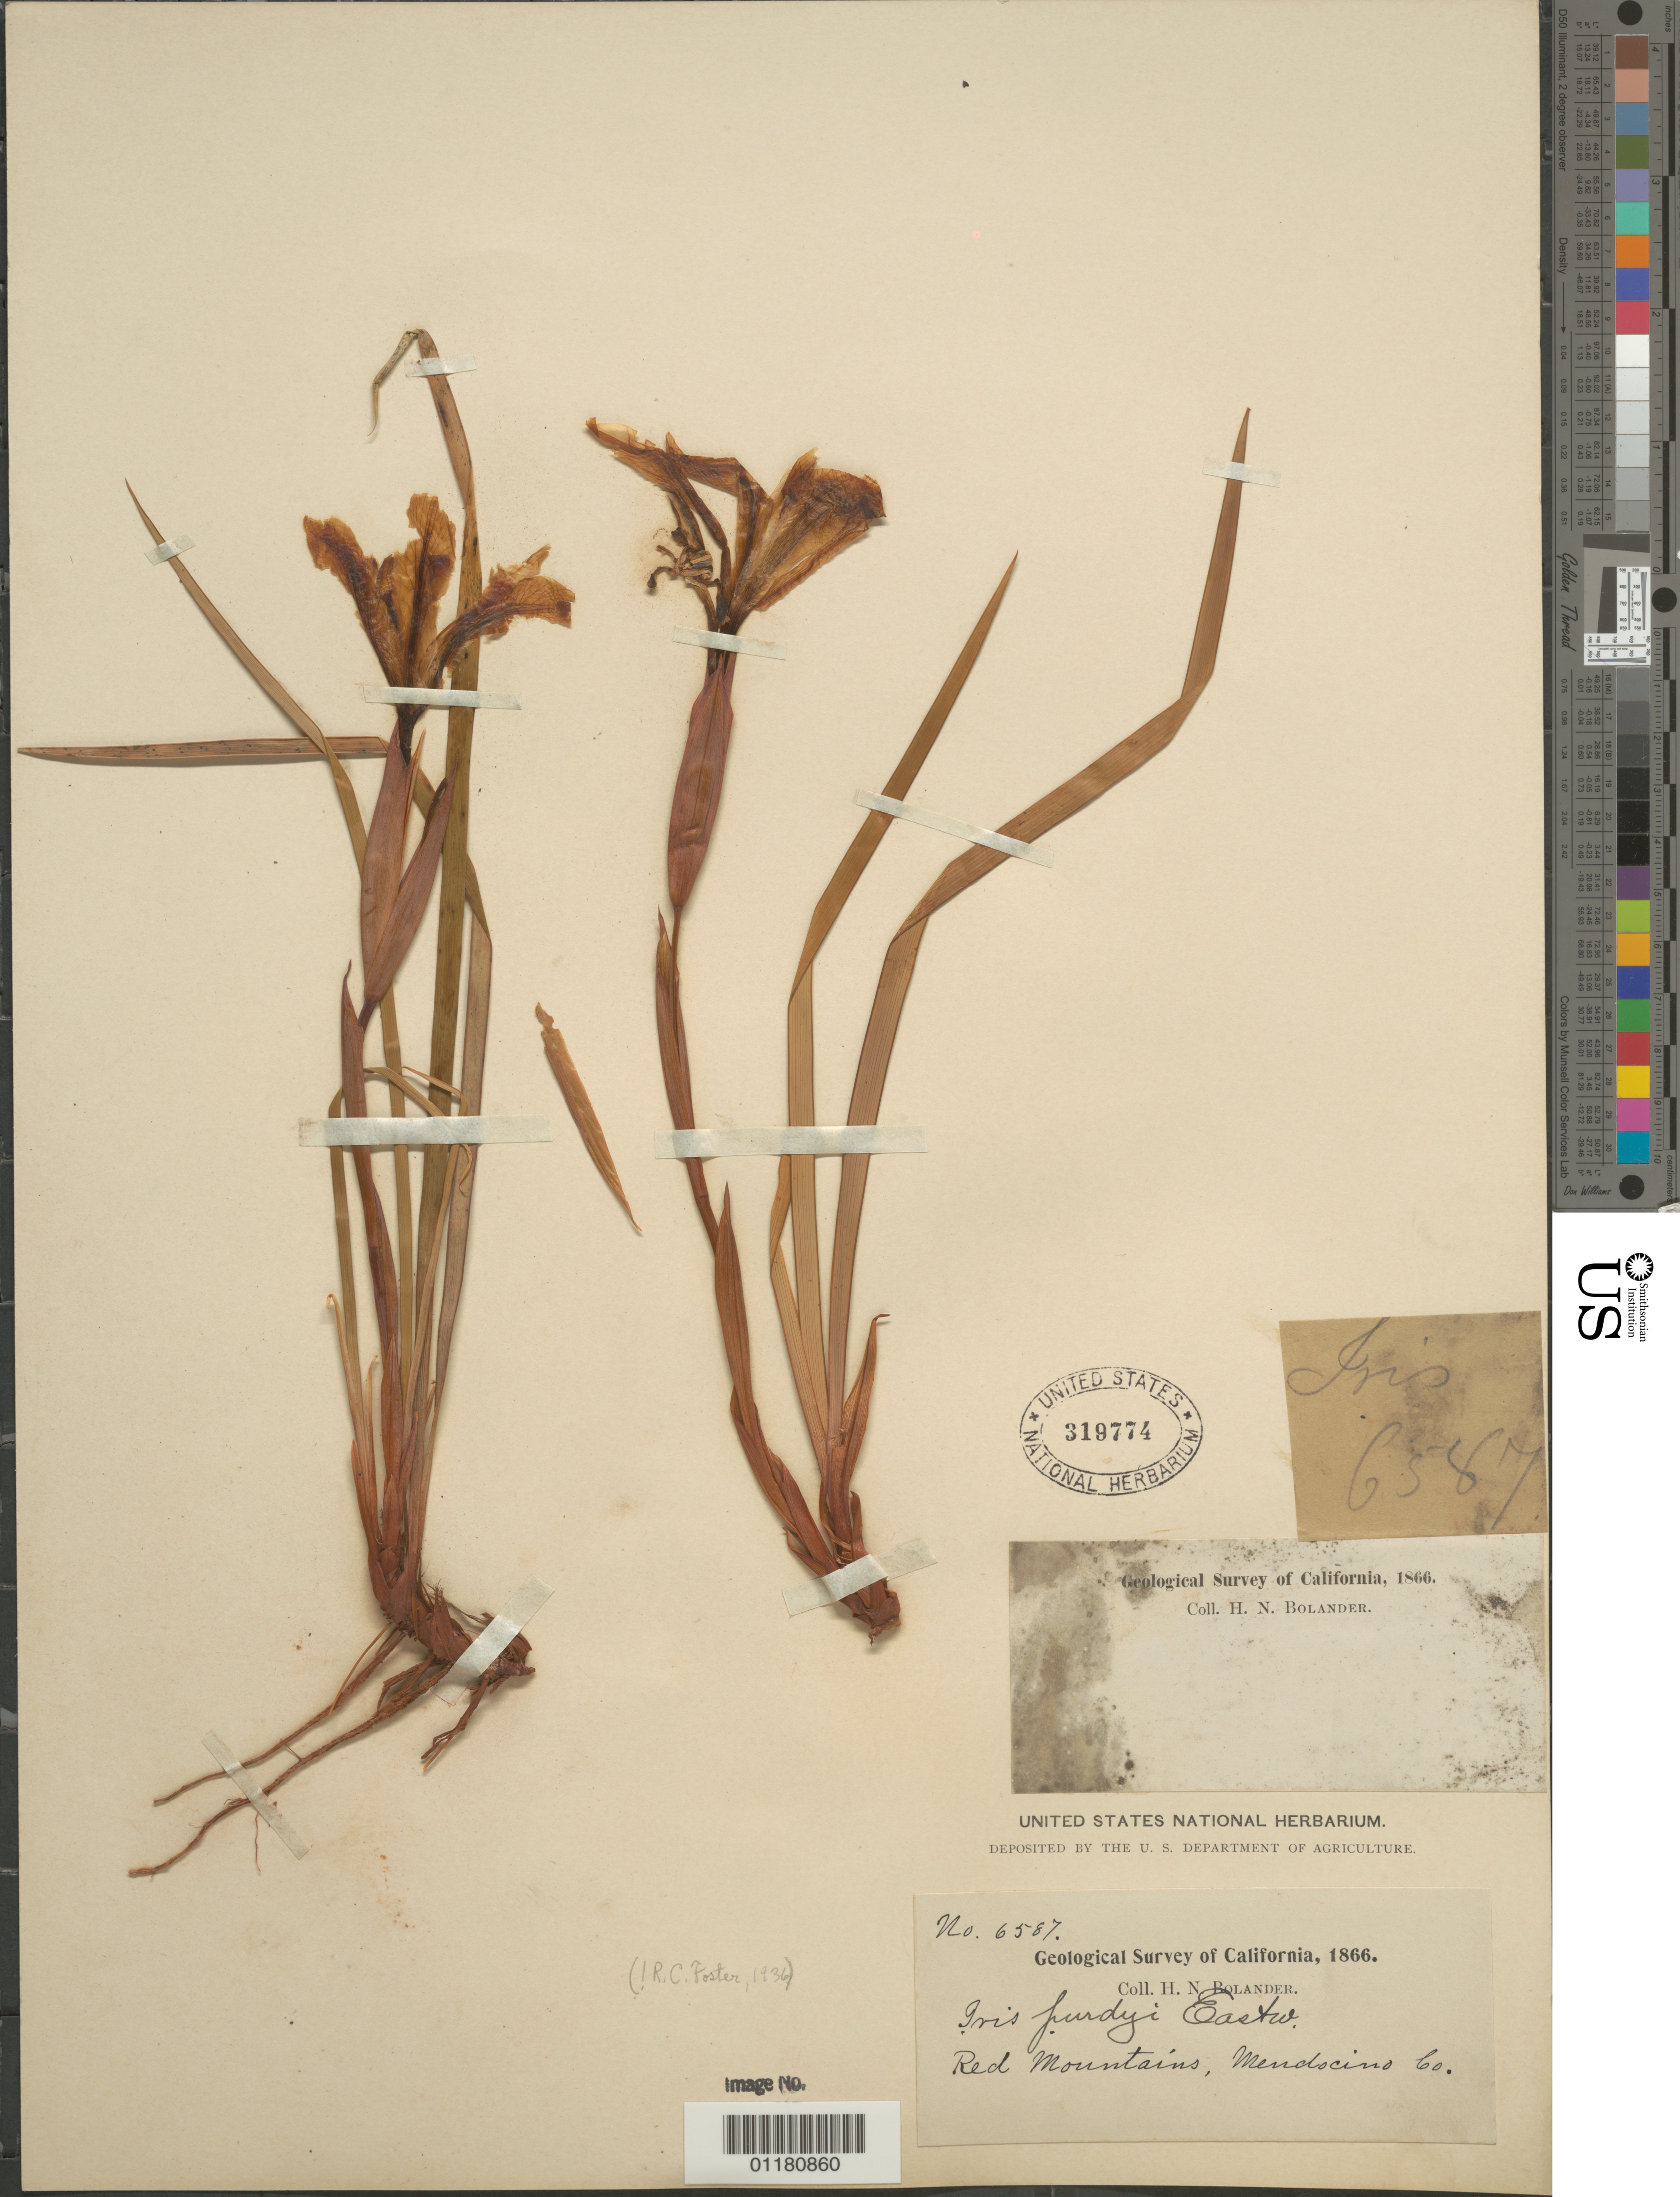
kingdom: Plantae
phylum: Tracheophyta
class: Liliopsida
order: Asparagales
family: Iridaceae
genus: Iris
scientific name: Iris purdyi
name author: Eastw.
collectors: H. Bolander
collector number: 6587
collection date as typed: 1866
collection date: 1866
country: United States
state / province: California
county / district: Mendocino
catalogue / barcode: US 319774